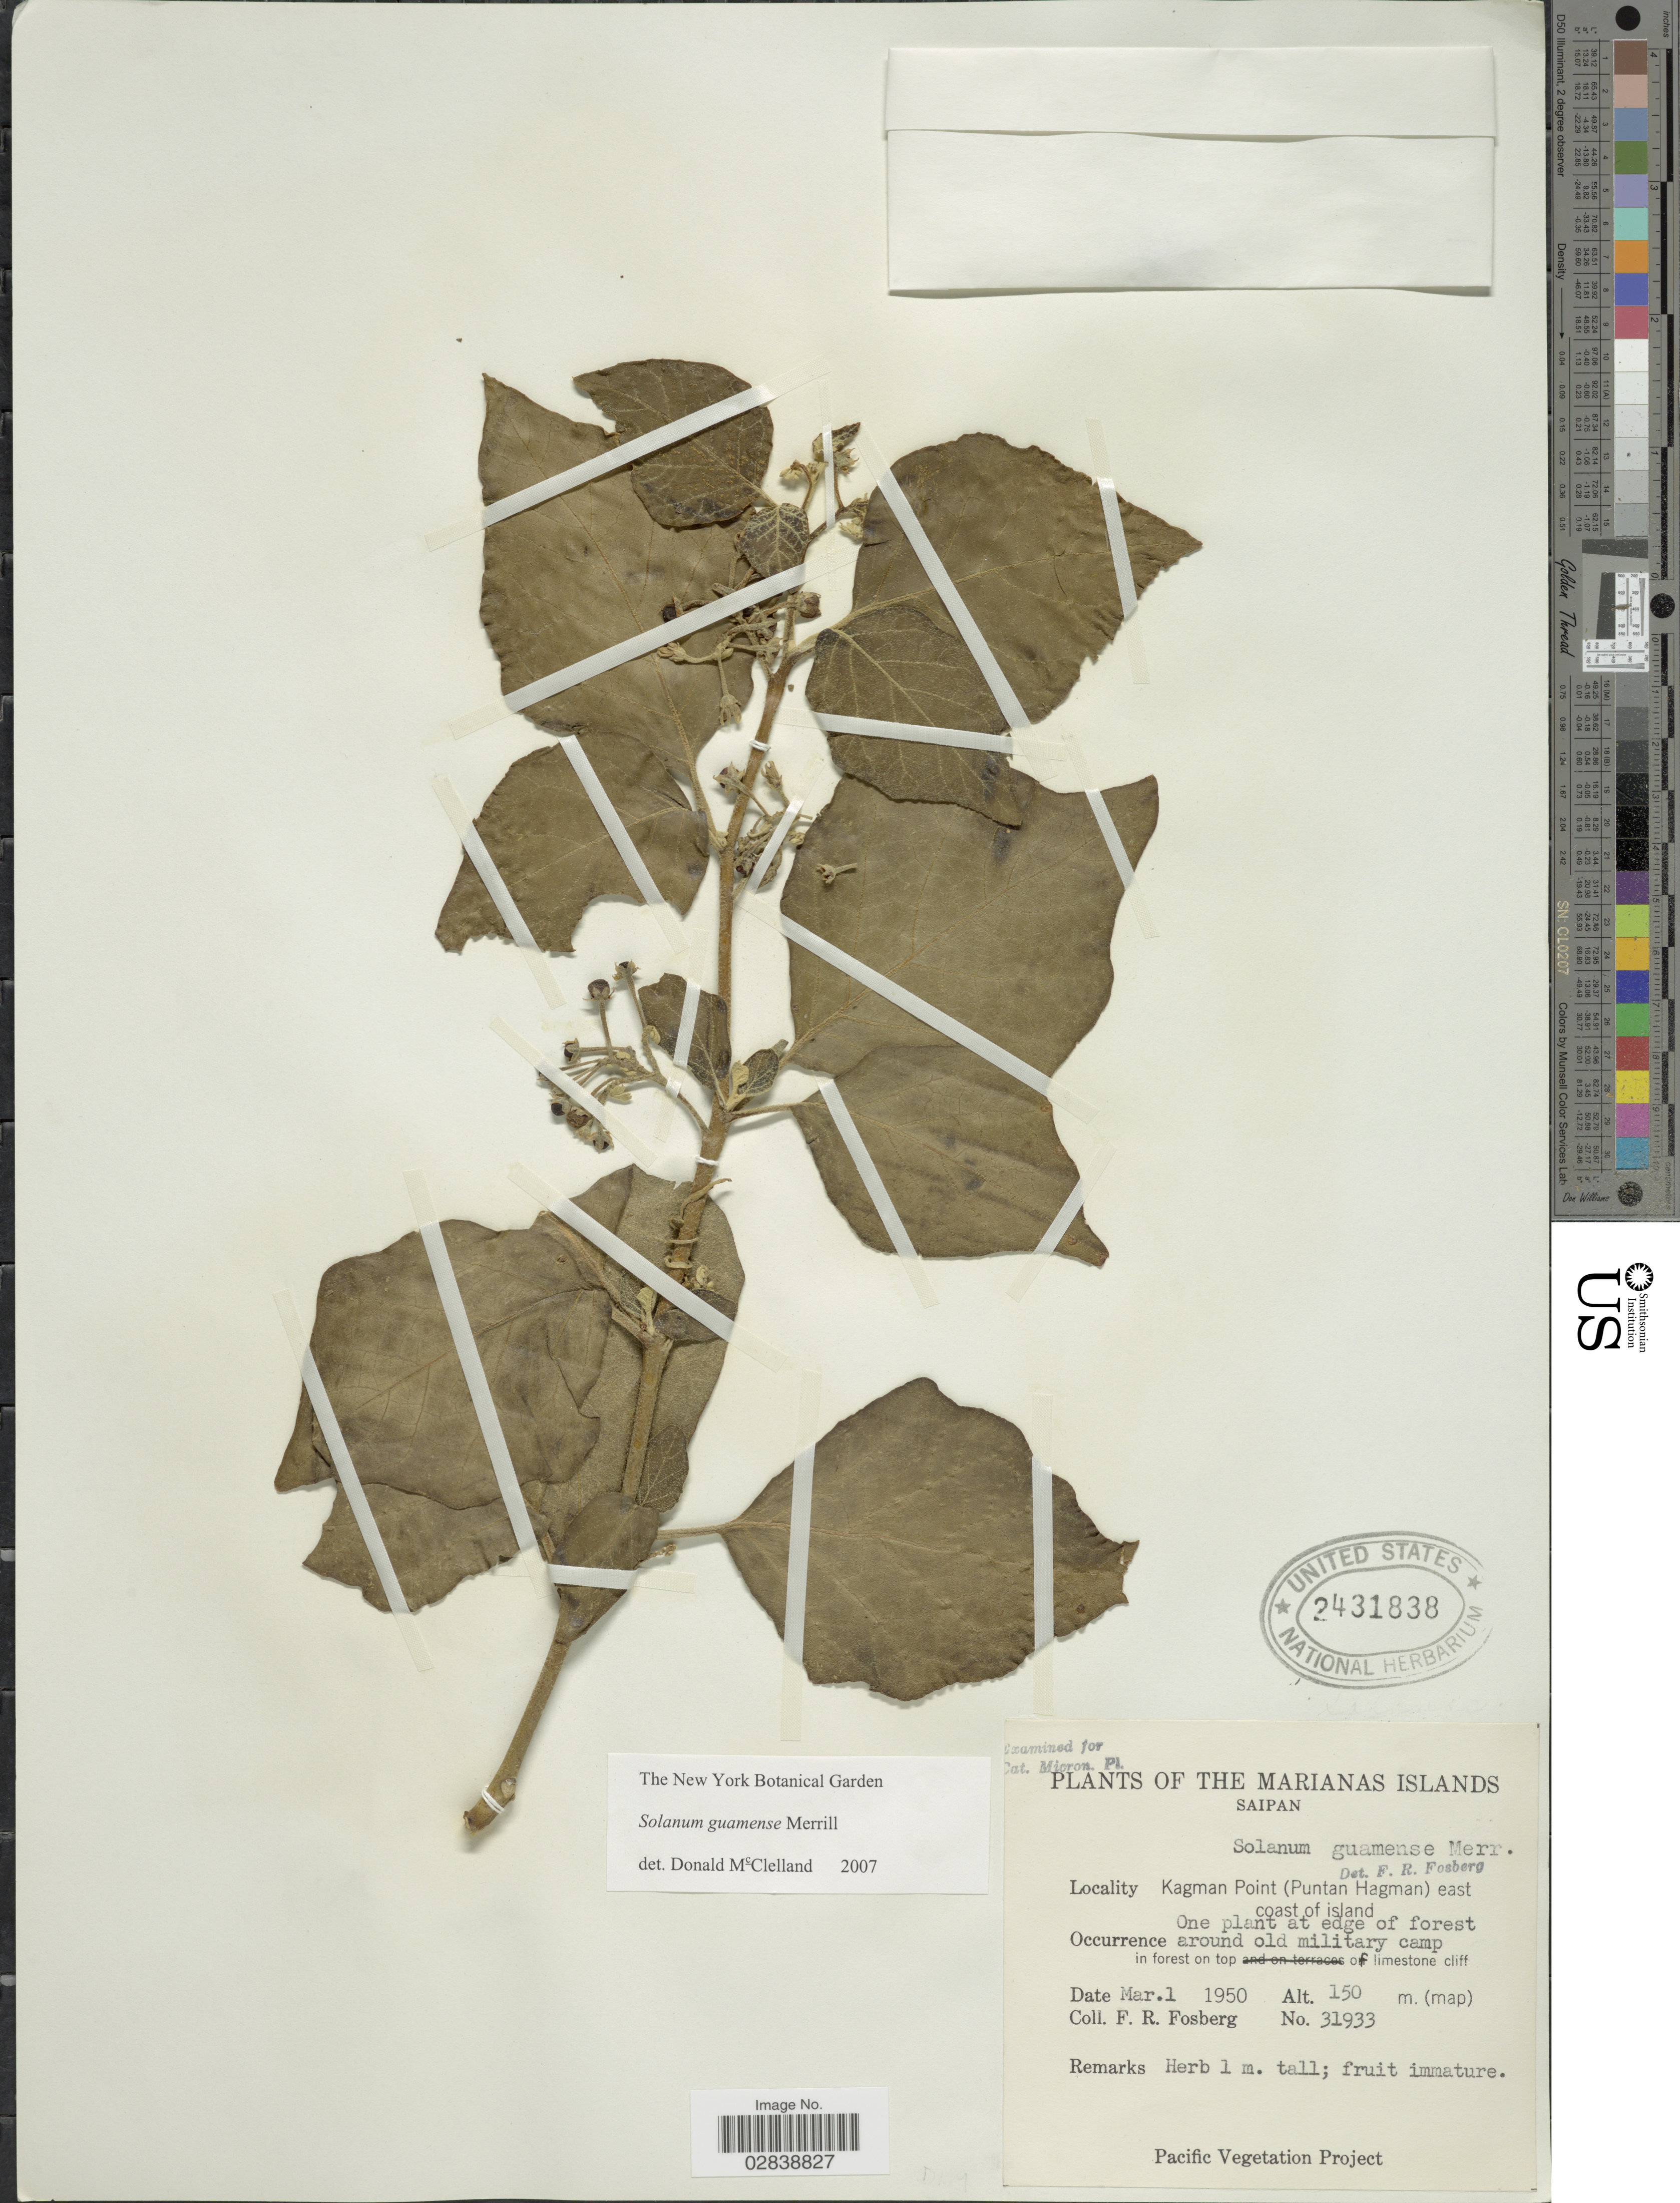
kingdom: Plantae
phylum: Tracheophyta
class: Magnoliopsida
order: Solanales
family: Solanaceae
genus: Solanum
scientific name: Solanum guamense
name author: Merr.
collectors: F. R. Fosberg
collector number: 31933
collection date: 1950-03-01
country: Northern Mariana Islands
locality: Marianas Islands, Saipan. Kagman Point (Puntan Hagman) east coast of island.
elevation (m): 150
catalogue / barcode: US 2431838